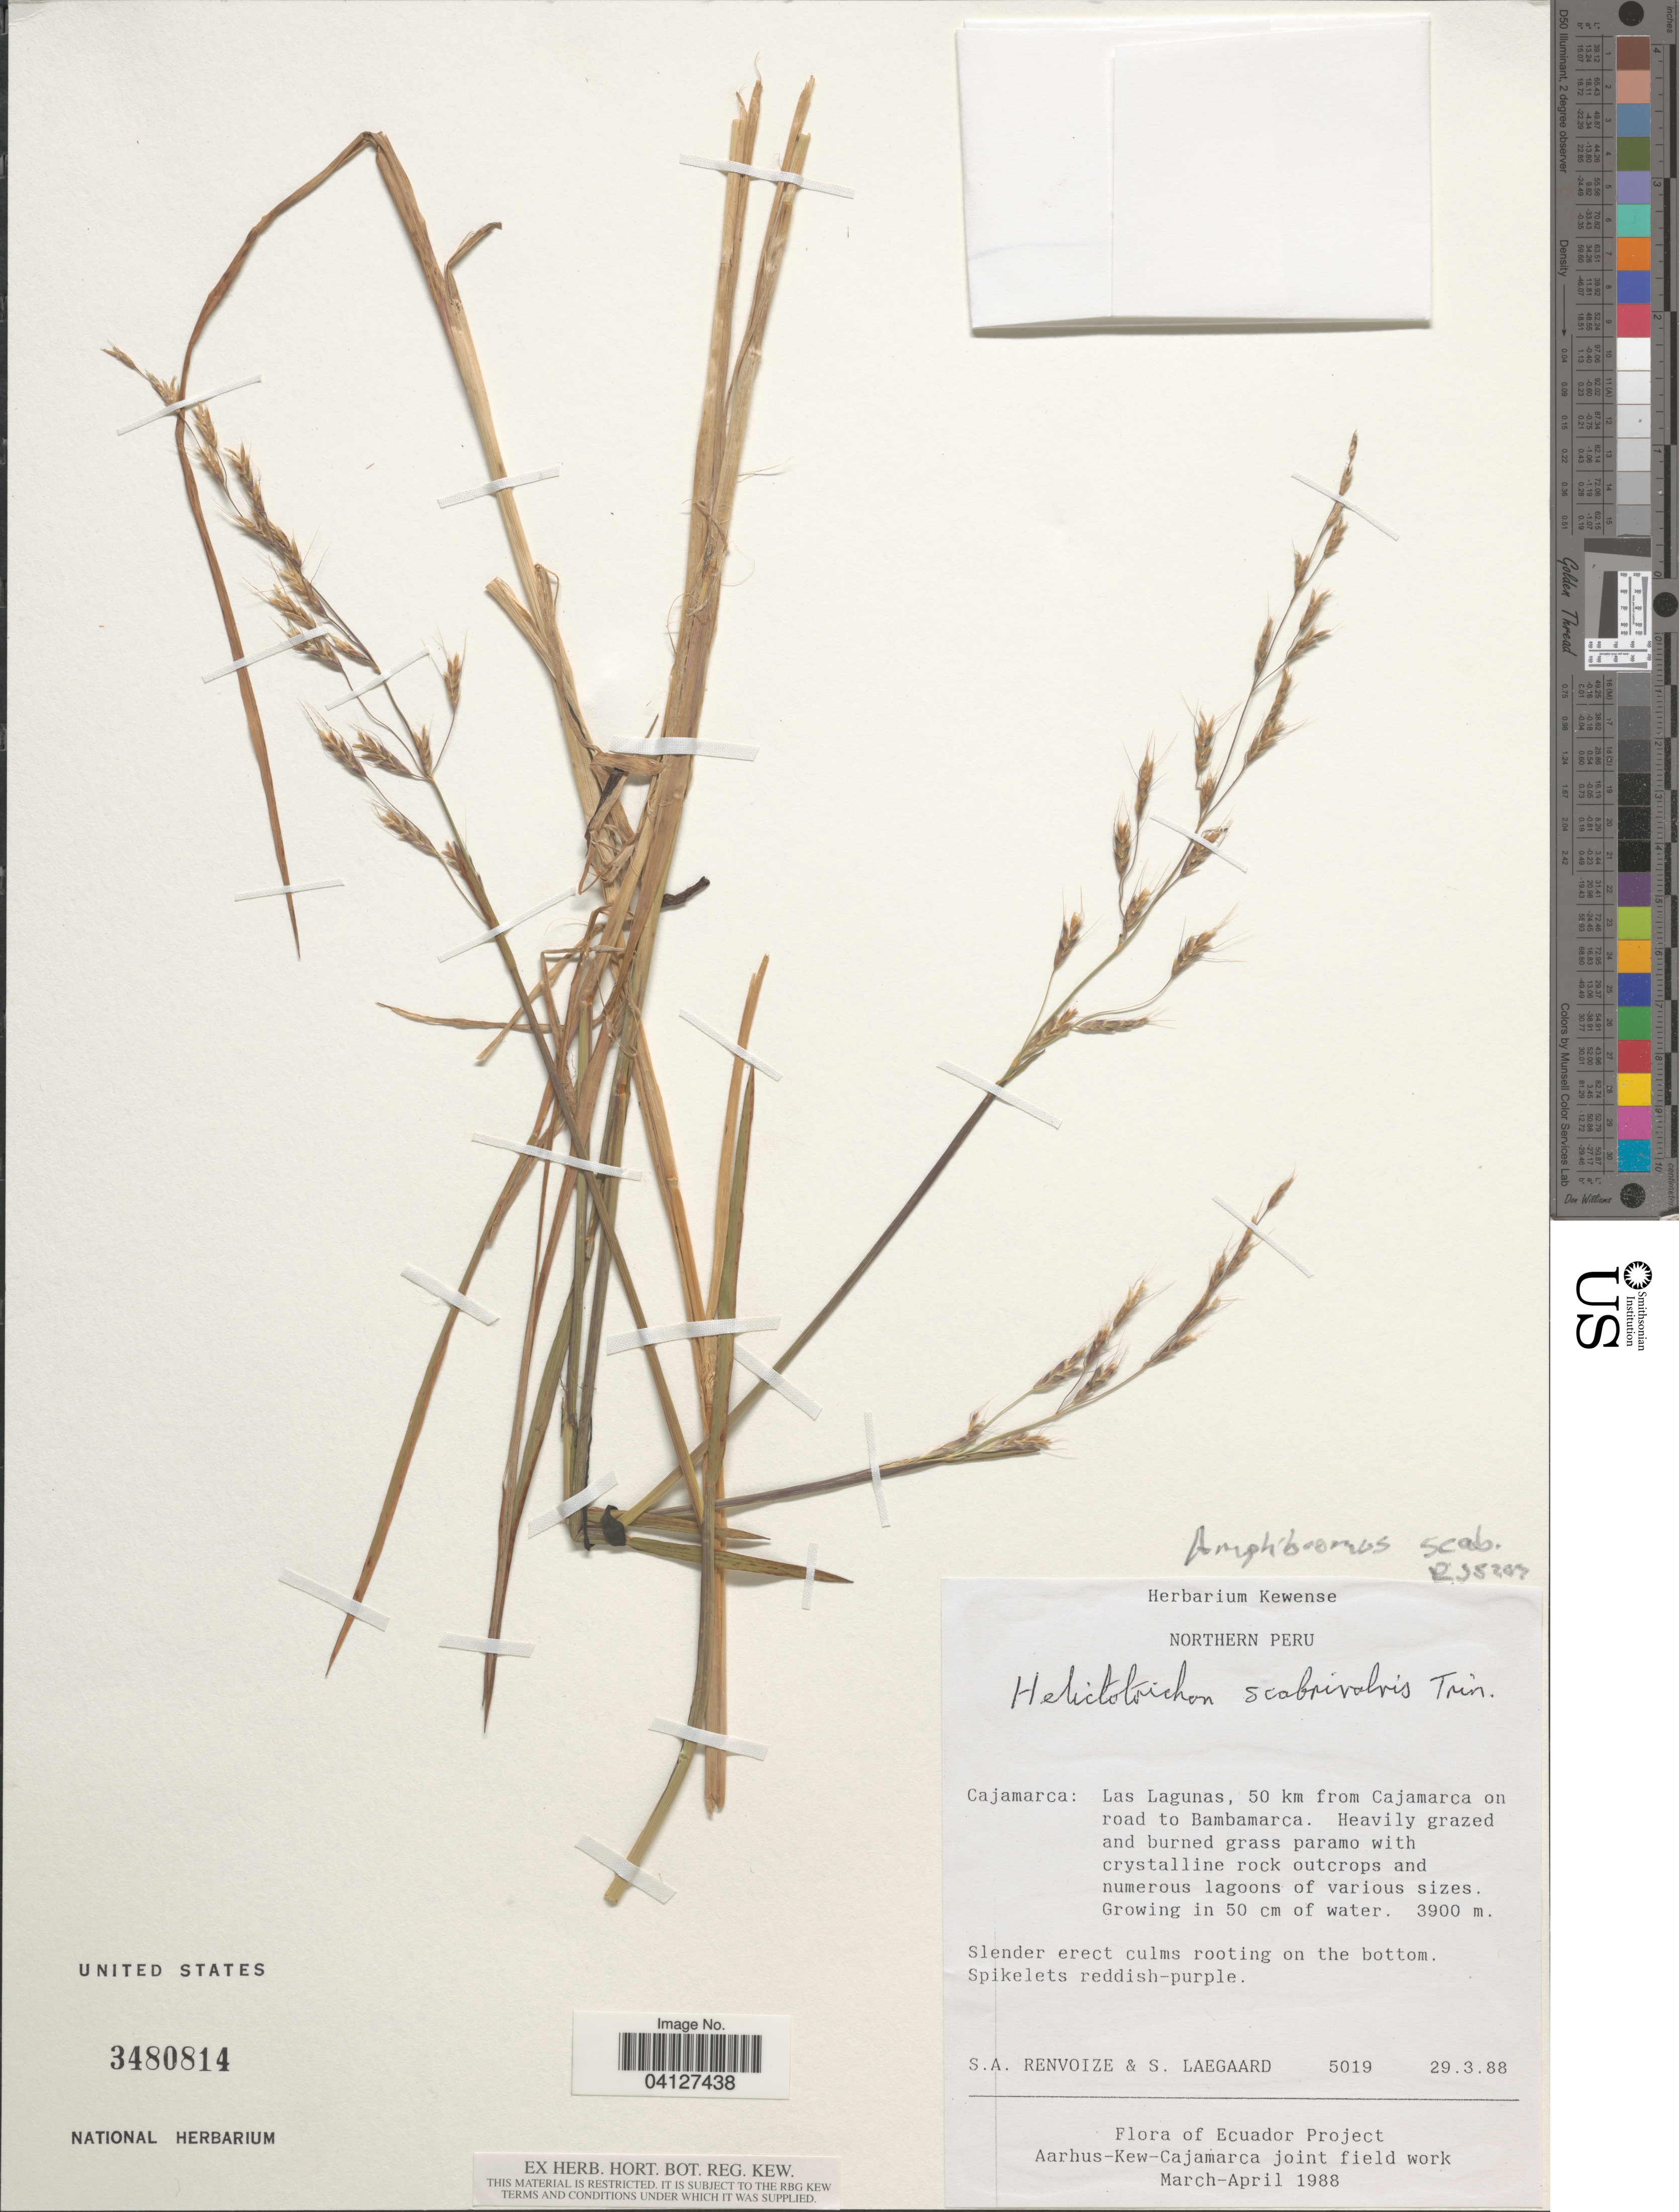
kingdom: Plantae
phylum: Tracheophyta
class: Liliopsida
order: Poales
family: Poaceae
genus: Amphibromus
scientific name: Amphibromus scabrivalvis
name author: (Trin.) Swallen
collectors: S. A. Renvoize & S. Lægaard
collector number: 5019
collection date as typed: Transcribed d/m/y: 29/3/88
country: Peru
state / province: Cajamarca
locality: Northern Peru. Las Lagunas, 50 km from Cajamarca on road to Bambamarca.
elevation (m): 3900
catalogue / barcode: US 3480814